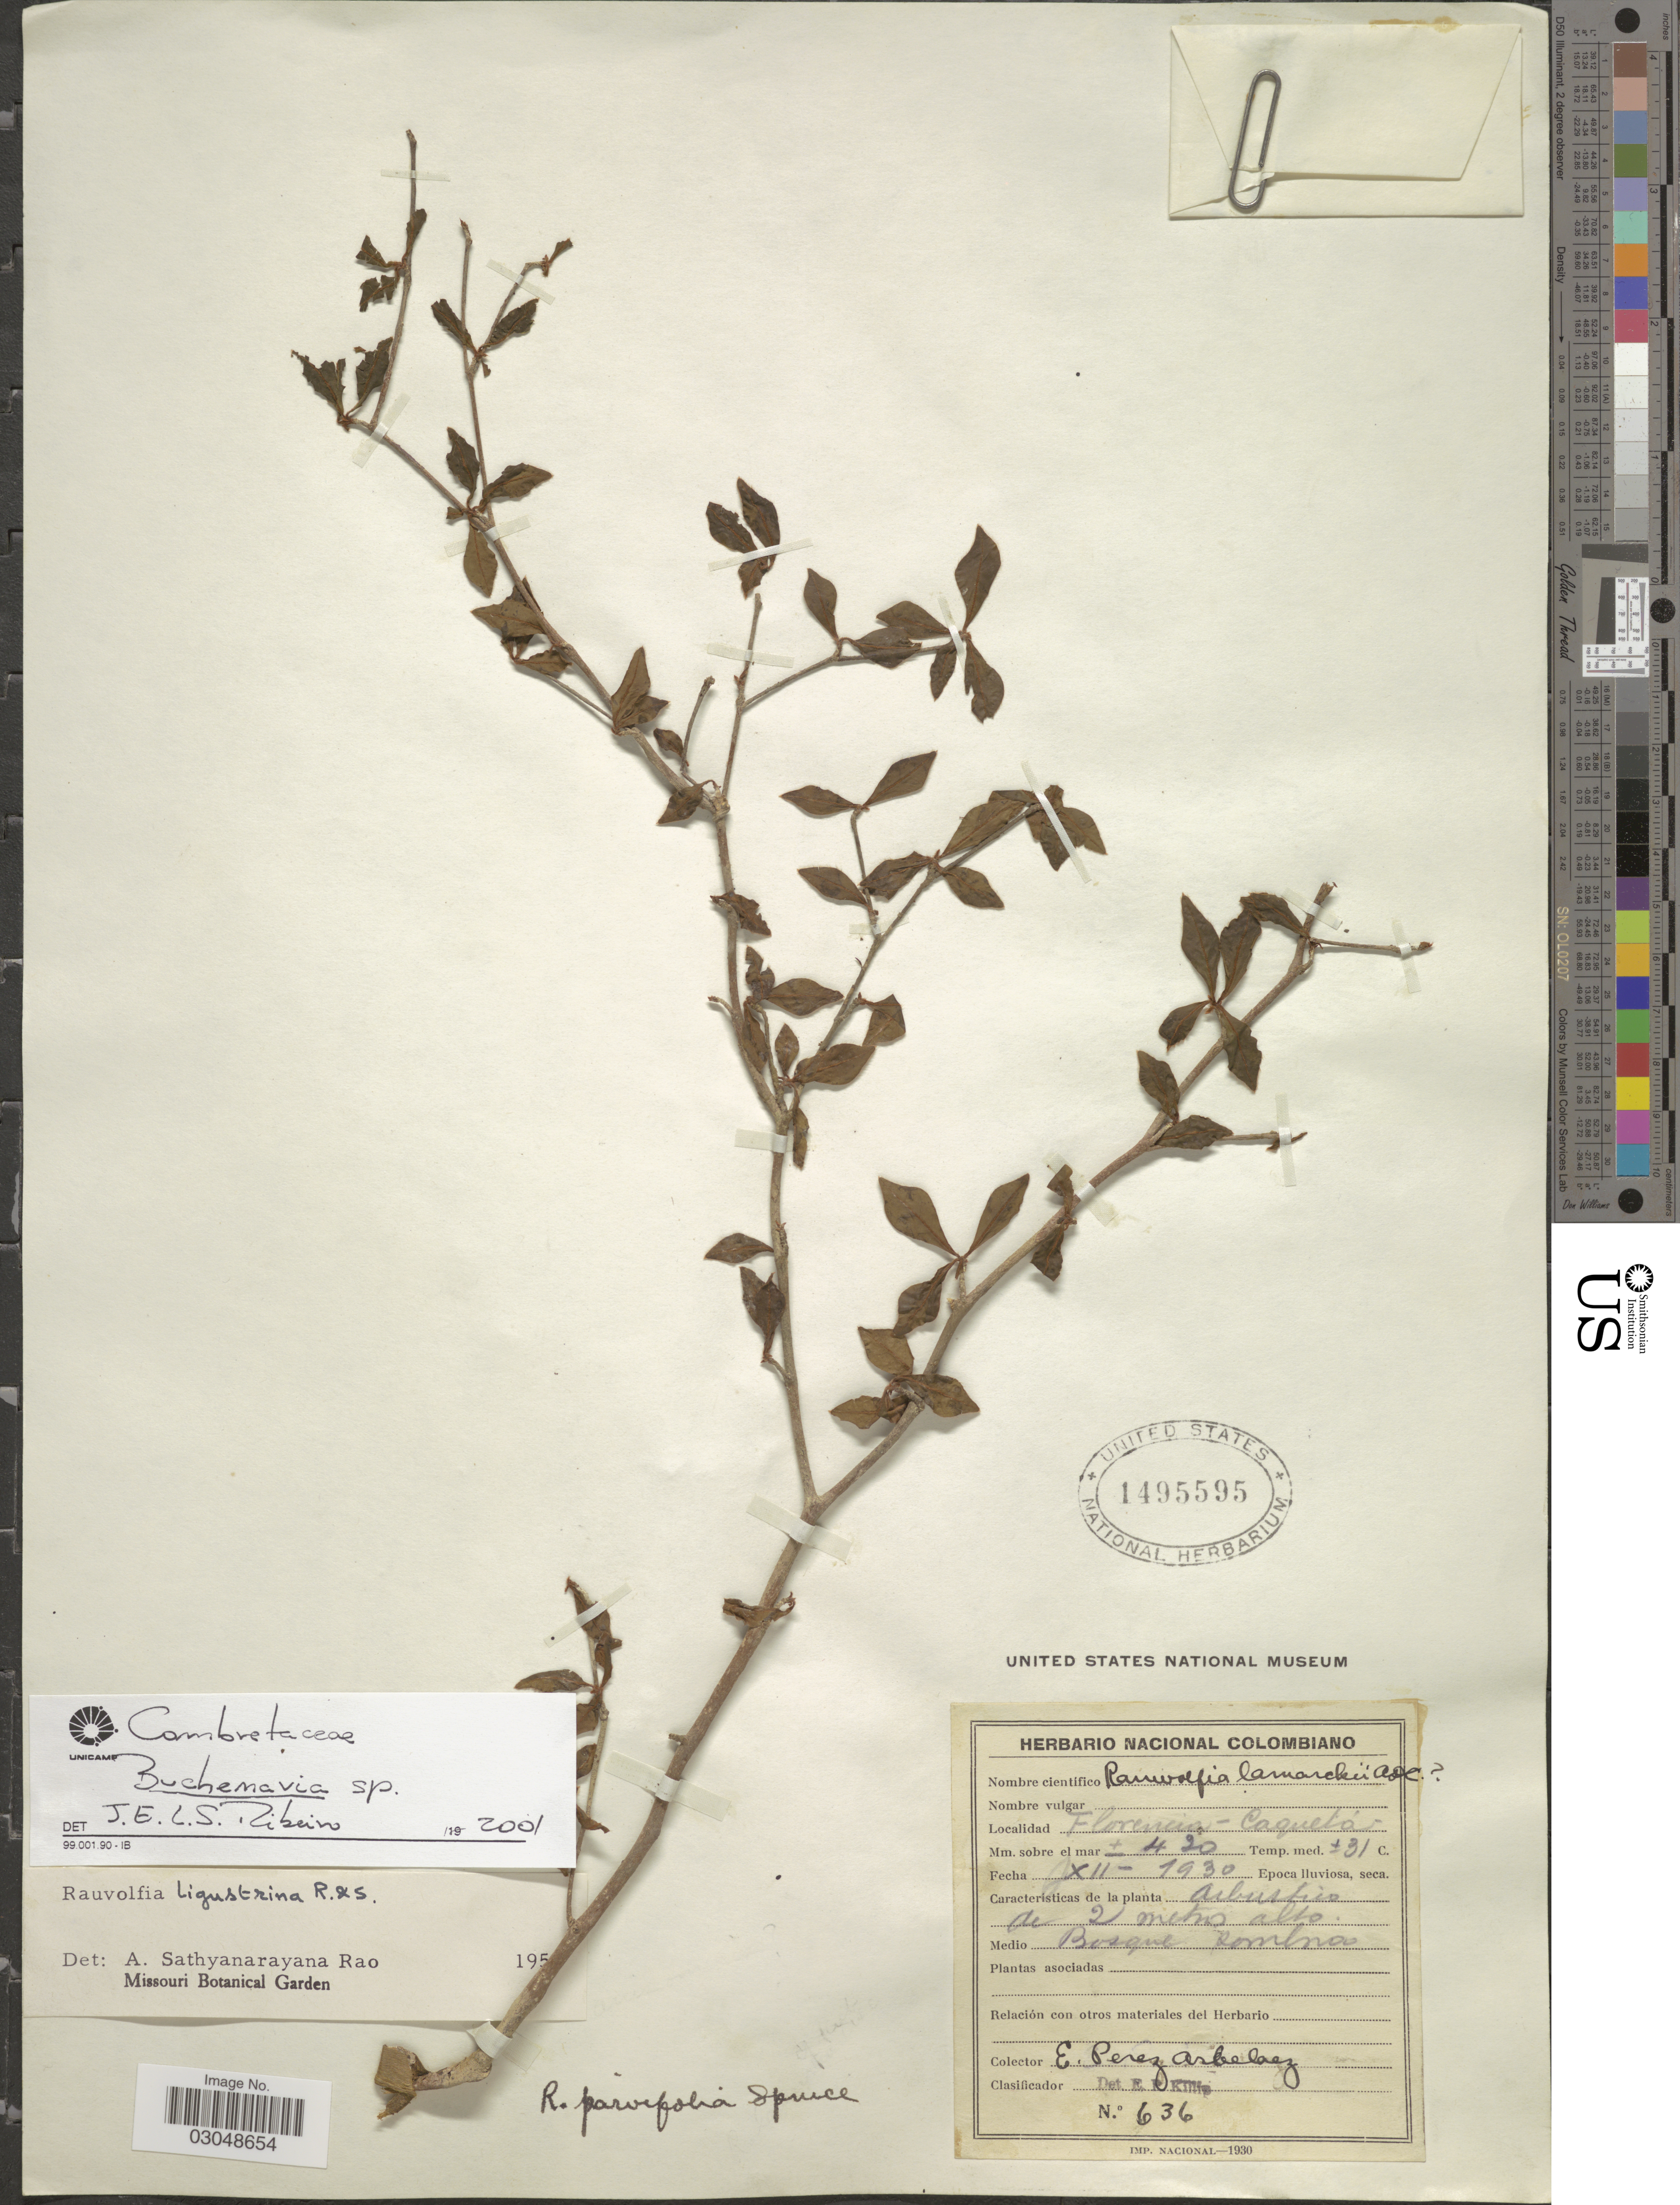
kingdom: Plantae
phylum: Tracheophyta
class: Magnoliopsida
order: Myrtales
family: Combretaceae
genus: Terminalia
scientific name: Terminalia sp.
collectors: E. Pérez Arbeláez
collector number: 636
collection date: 1930-12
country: Colombia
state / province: Caquetá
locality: Florencia-Caquetá.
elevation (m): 420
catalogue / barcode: US 1495595